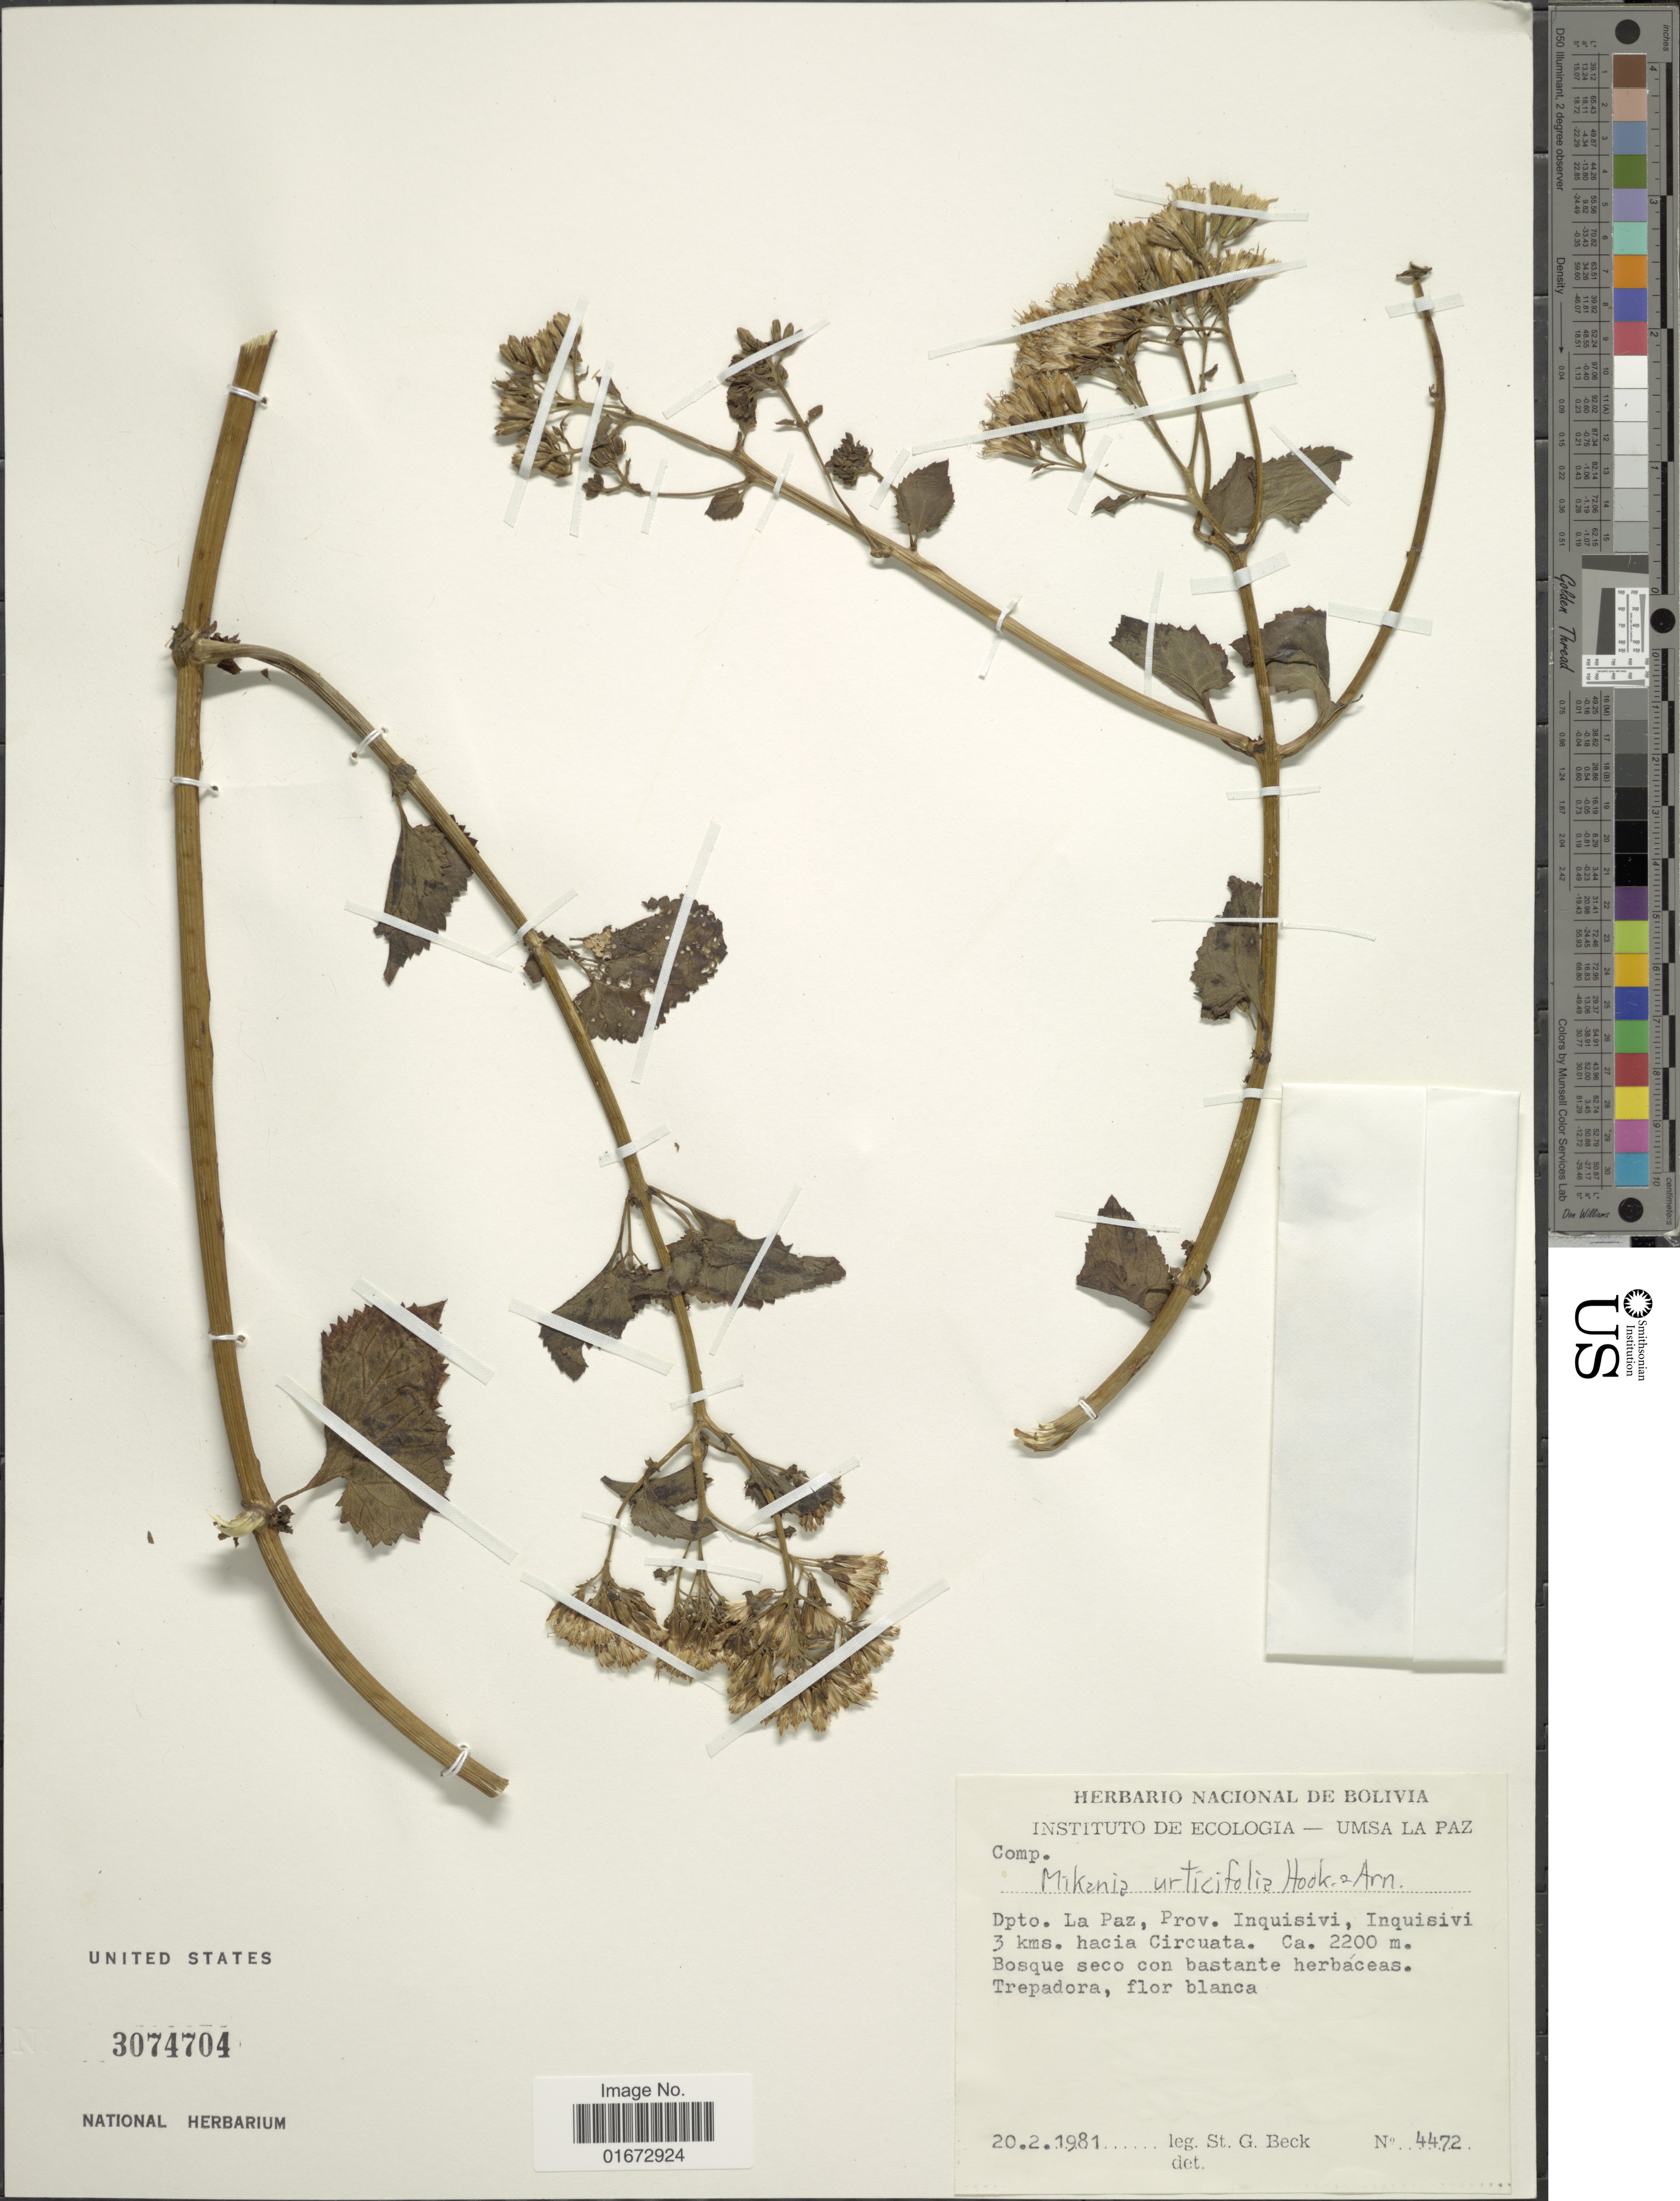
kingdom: Plantae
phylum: Tracheophyta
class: Magnoliopsida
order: Asterales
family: Asteraceae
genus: Mikania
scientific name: Mikania urticifolia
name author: Hook. & Arn.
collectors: S. G. Beck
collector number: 4472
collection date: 1981-02-20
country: Bolivia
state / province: La Paz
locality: Dpto. La Paz, Prov. Inquisivi, Inquisivi 3 kms. hacia Circuata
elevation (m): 2200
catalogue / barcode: US 3074704